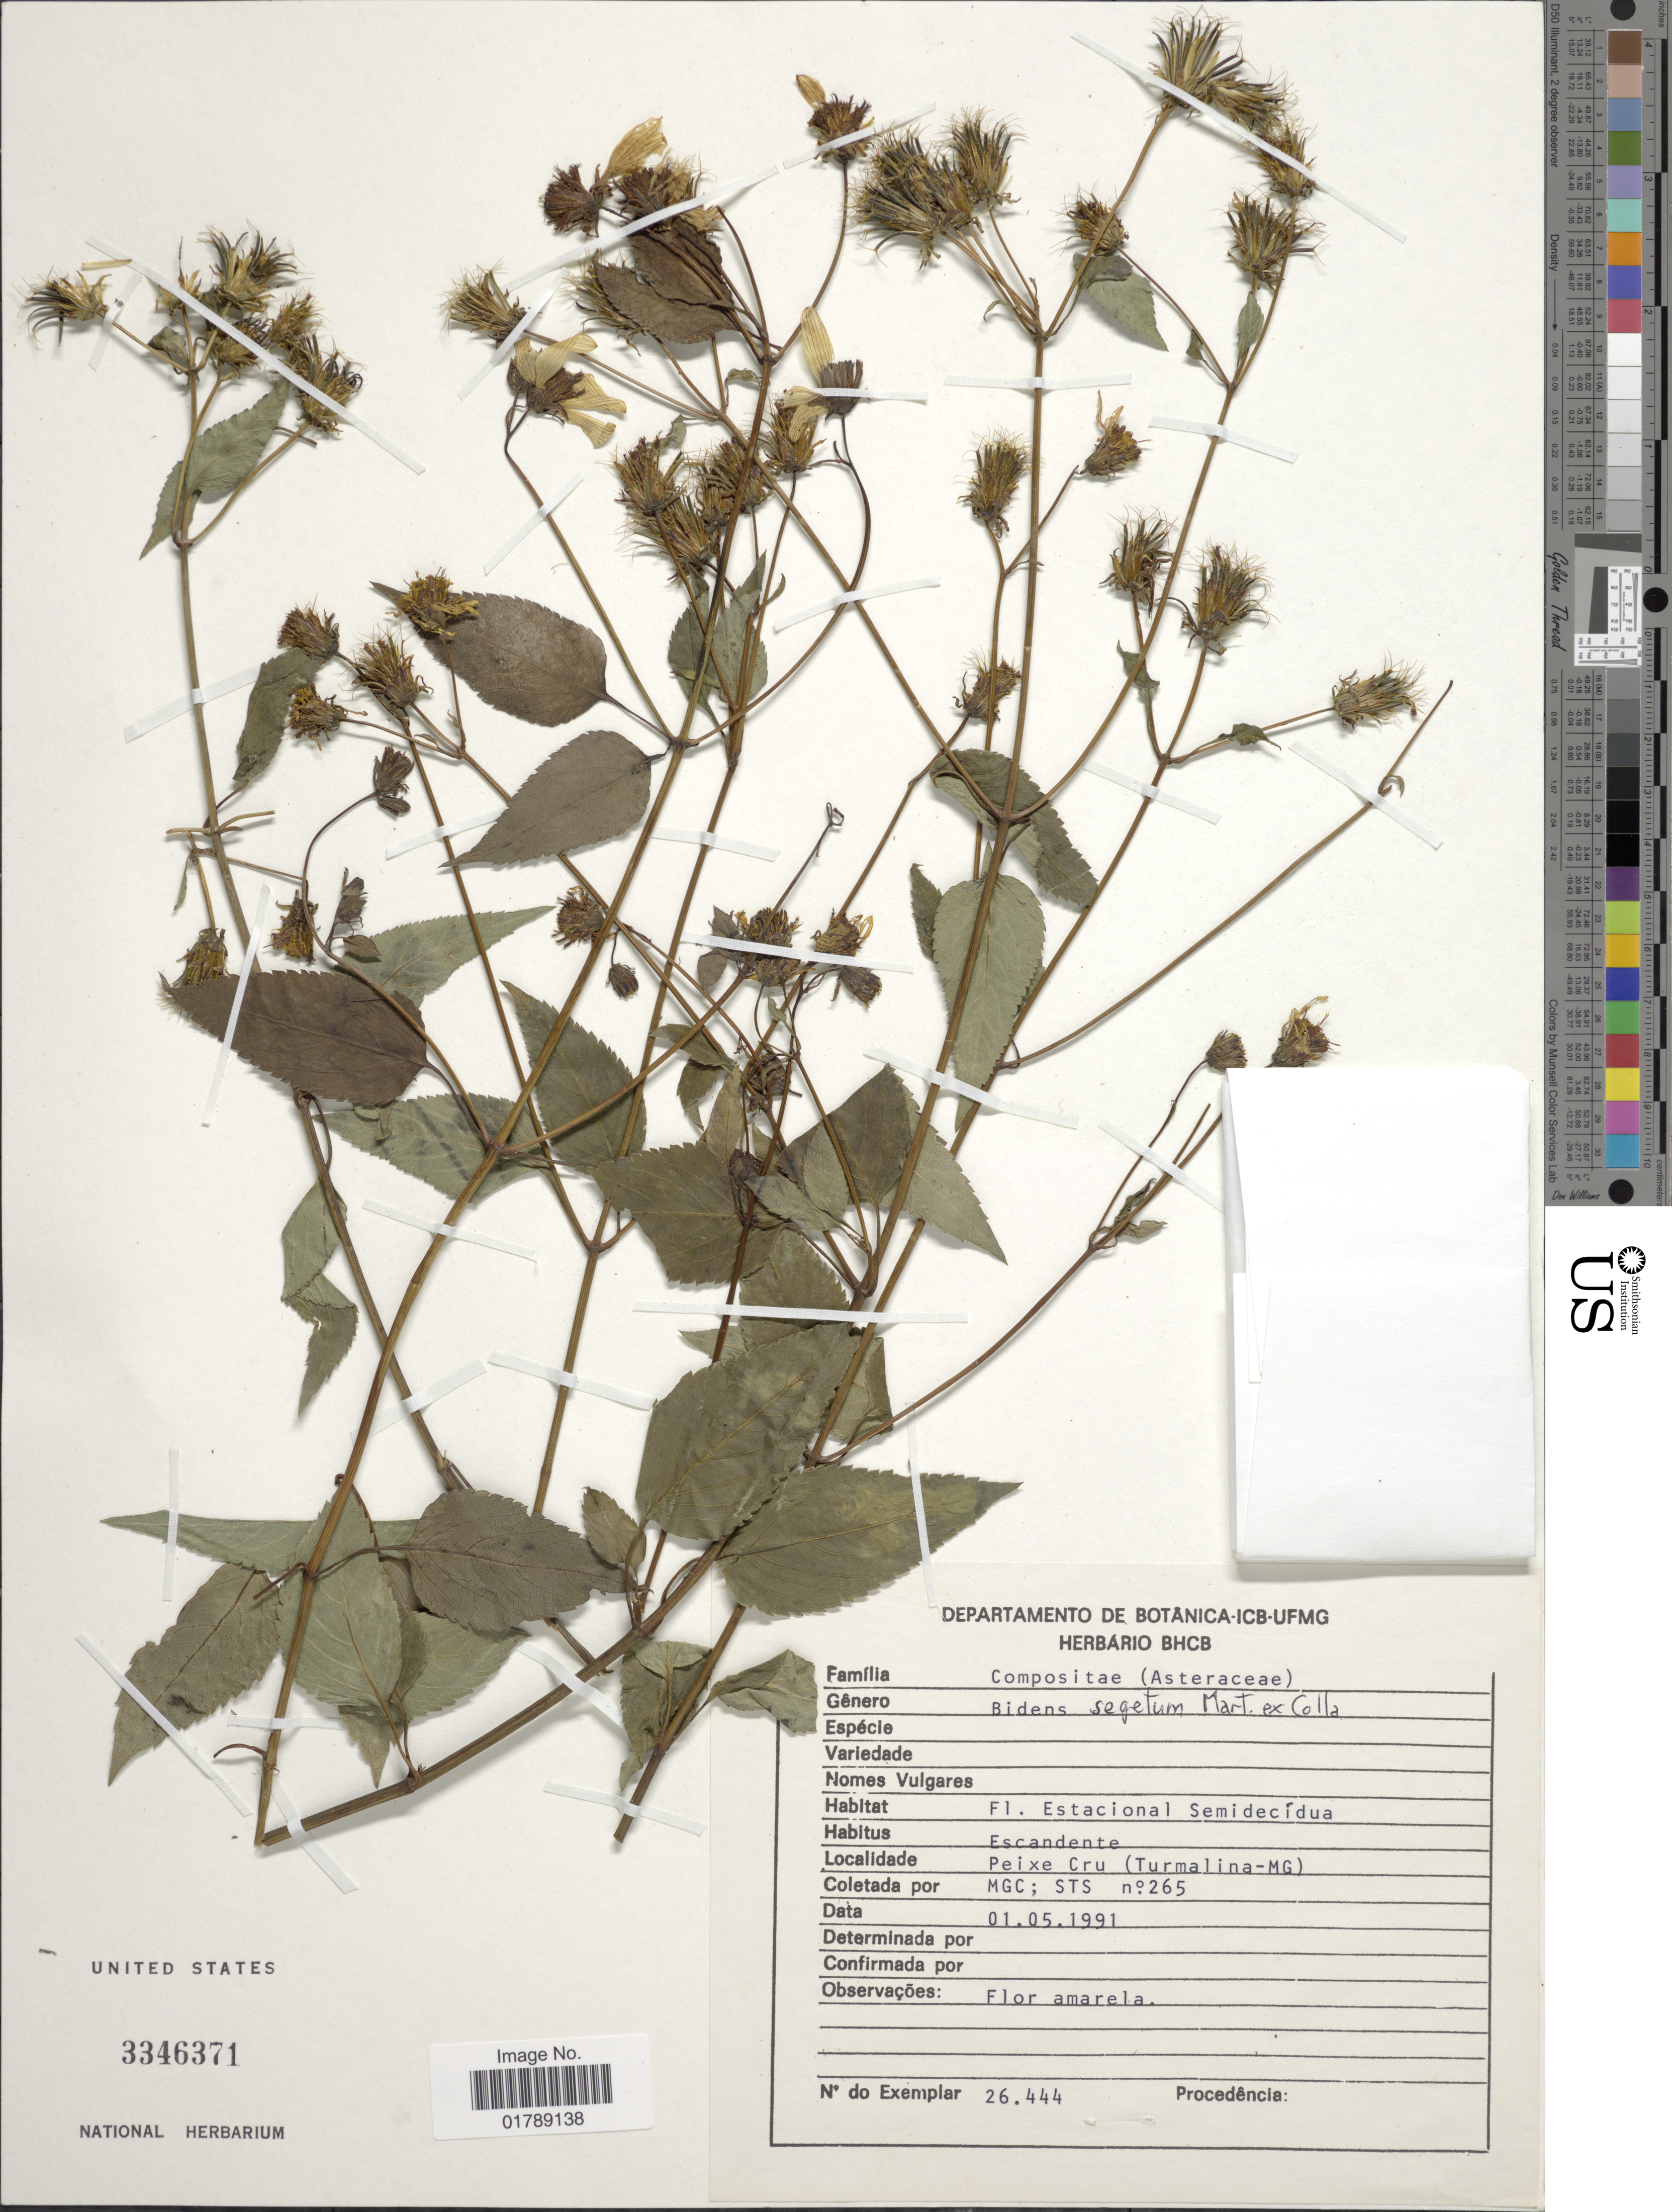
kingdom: Plantae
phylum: Tracheophyta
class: Magnoliopsida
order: Asterales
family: Asteraceae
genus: Bidens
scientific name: Bidens segetum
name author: Mart. ex Colla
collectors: M. G. C. & S.T.S.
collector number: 265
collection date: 1991-05-01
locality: Peixe Cru (Turmalina-MG)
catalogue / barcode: US 3346371